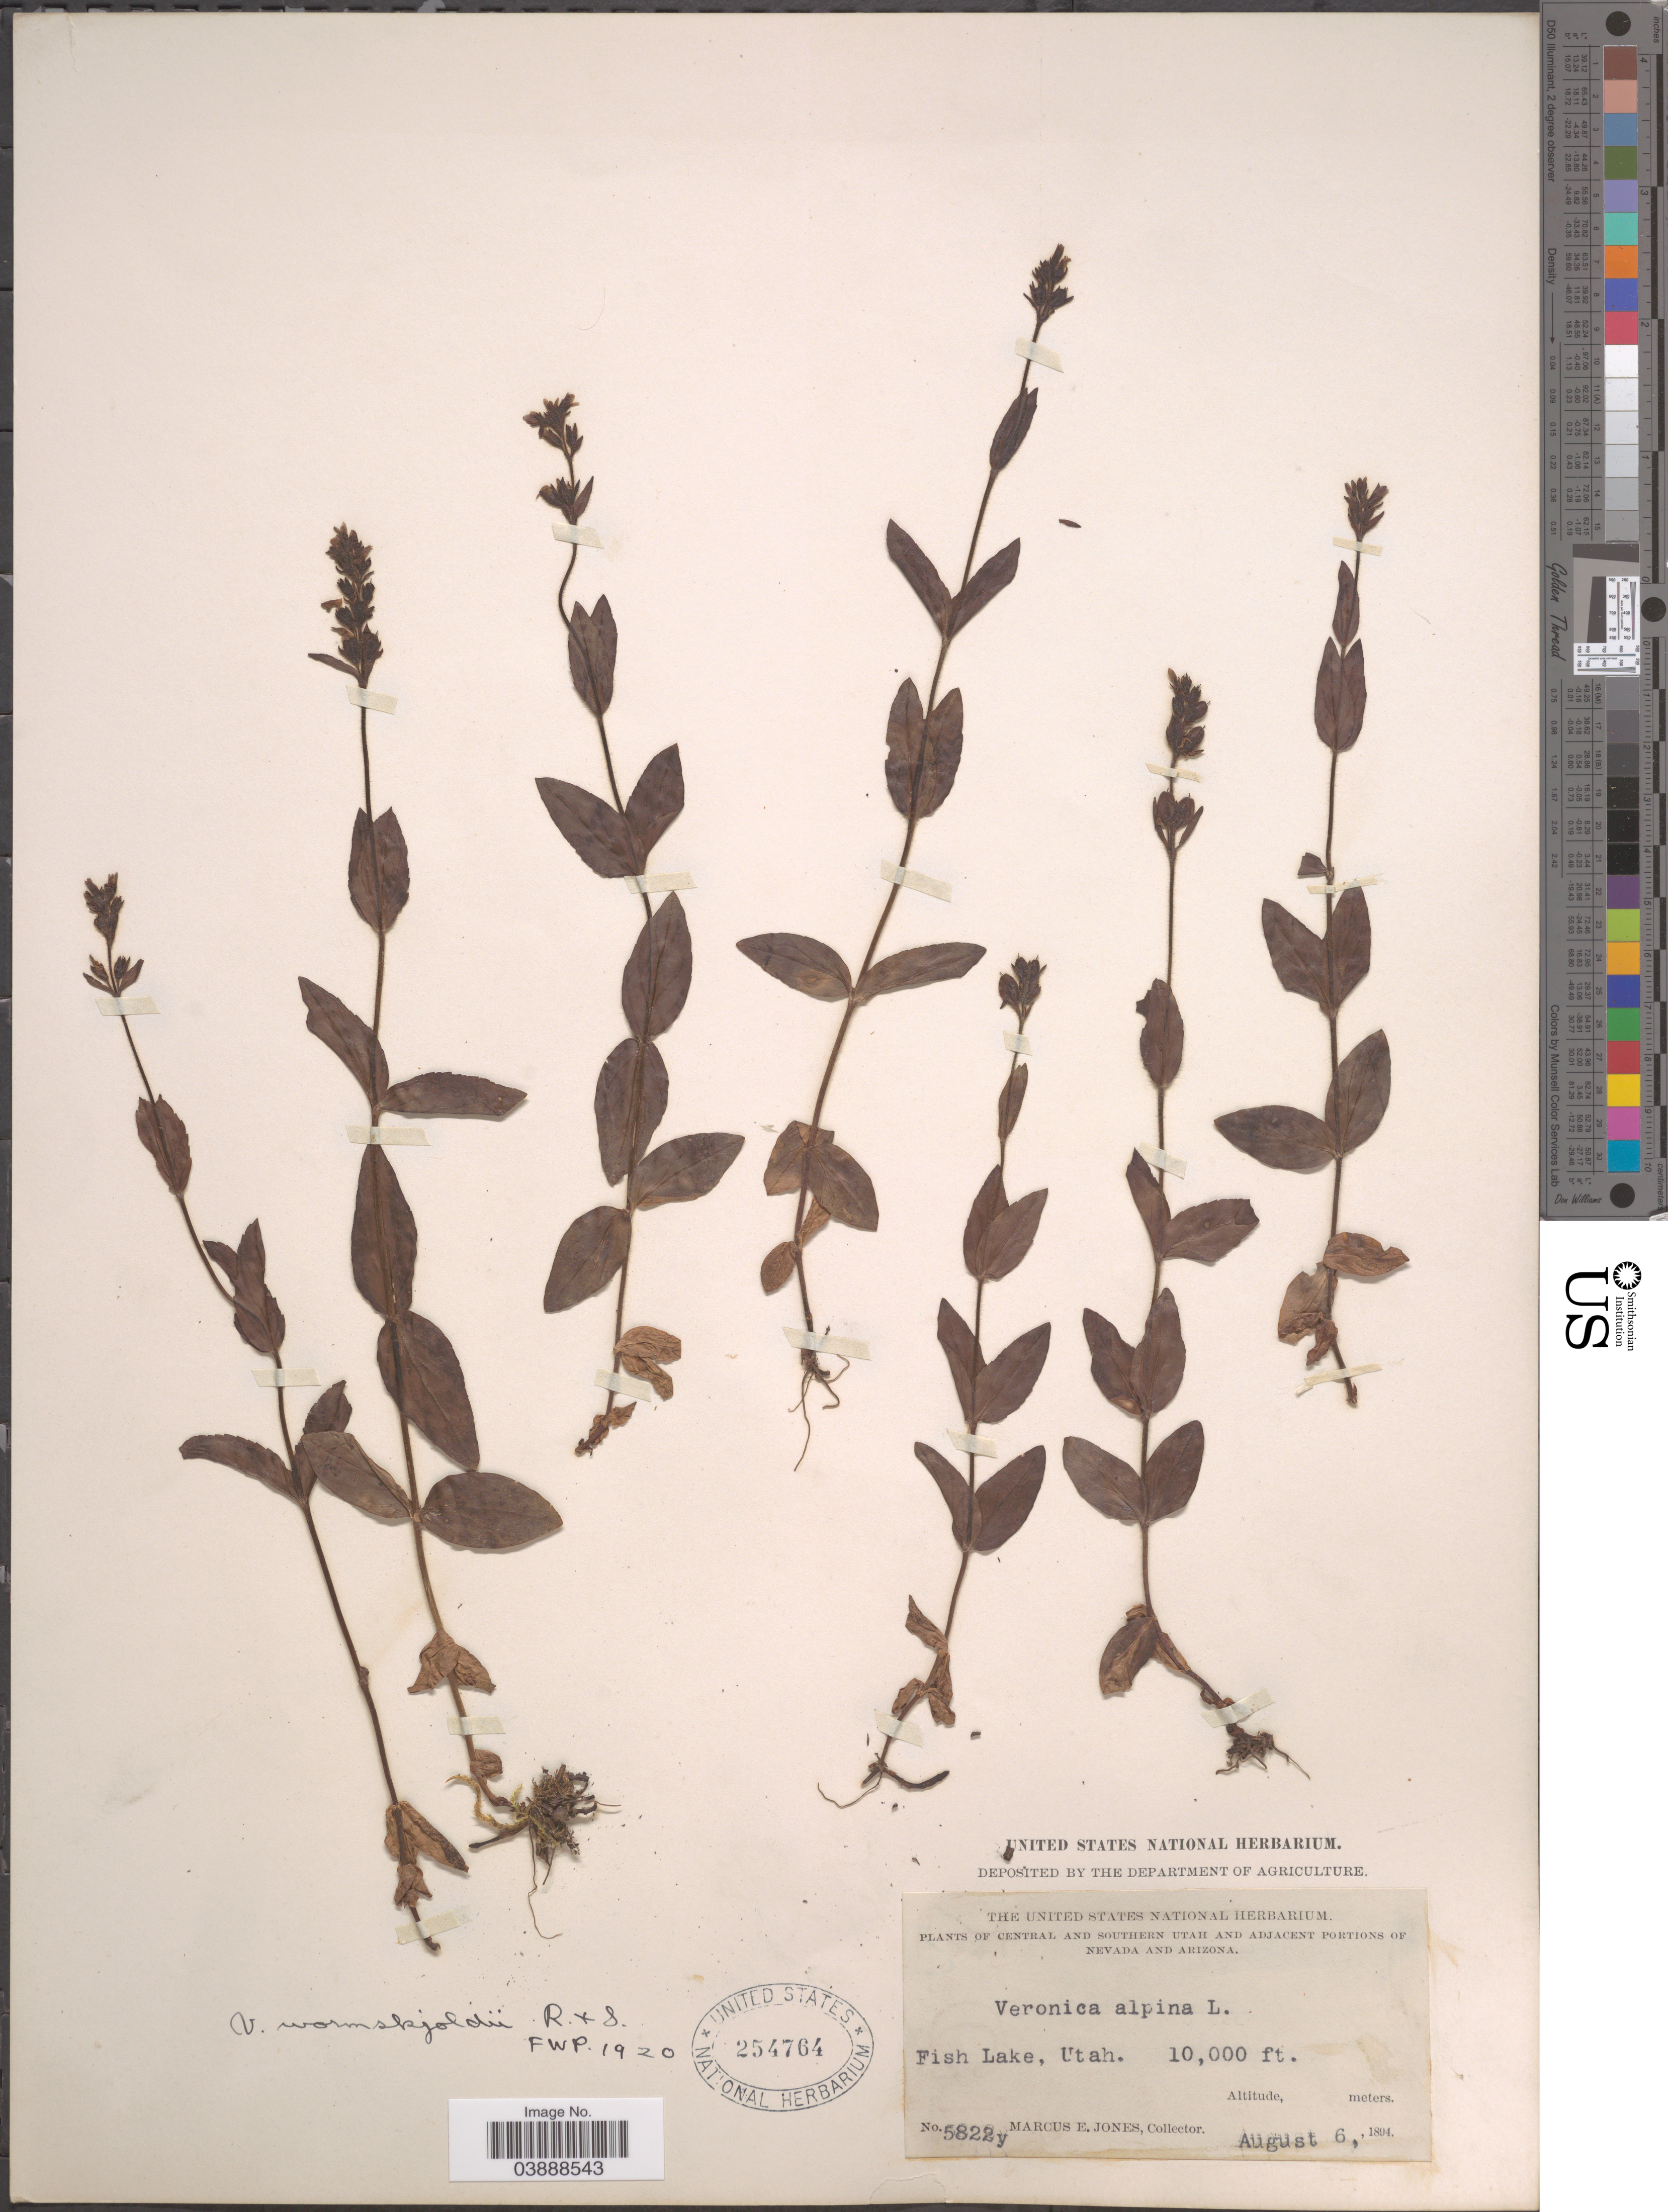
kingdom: Plantae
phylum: Tracheophyta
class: Magnoliopsida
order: Lamiales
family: Plantaginaceae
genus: Veronica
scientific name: Veronica wormskjoldii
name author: Roem. & Schult.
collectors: M. E. Jones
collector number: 5822y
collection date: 1894-08-06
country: United States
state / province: Utah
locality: Central and Southern Utah. Fish Lake.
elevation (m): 3048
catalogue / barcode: US 254764